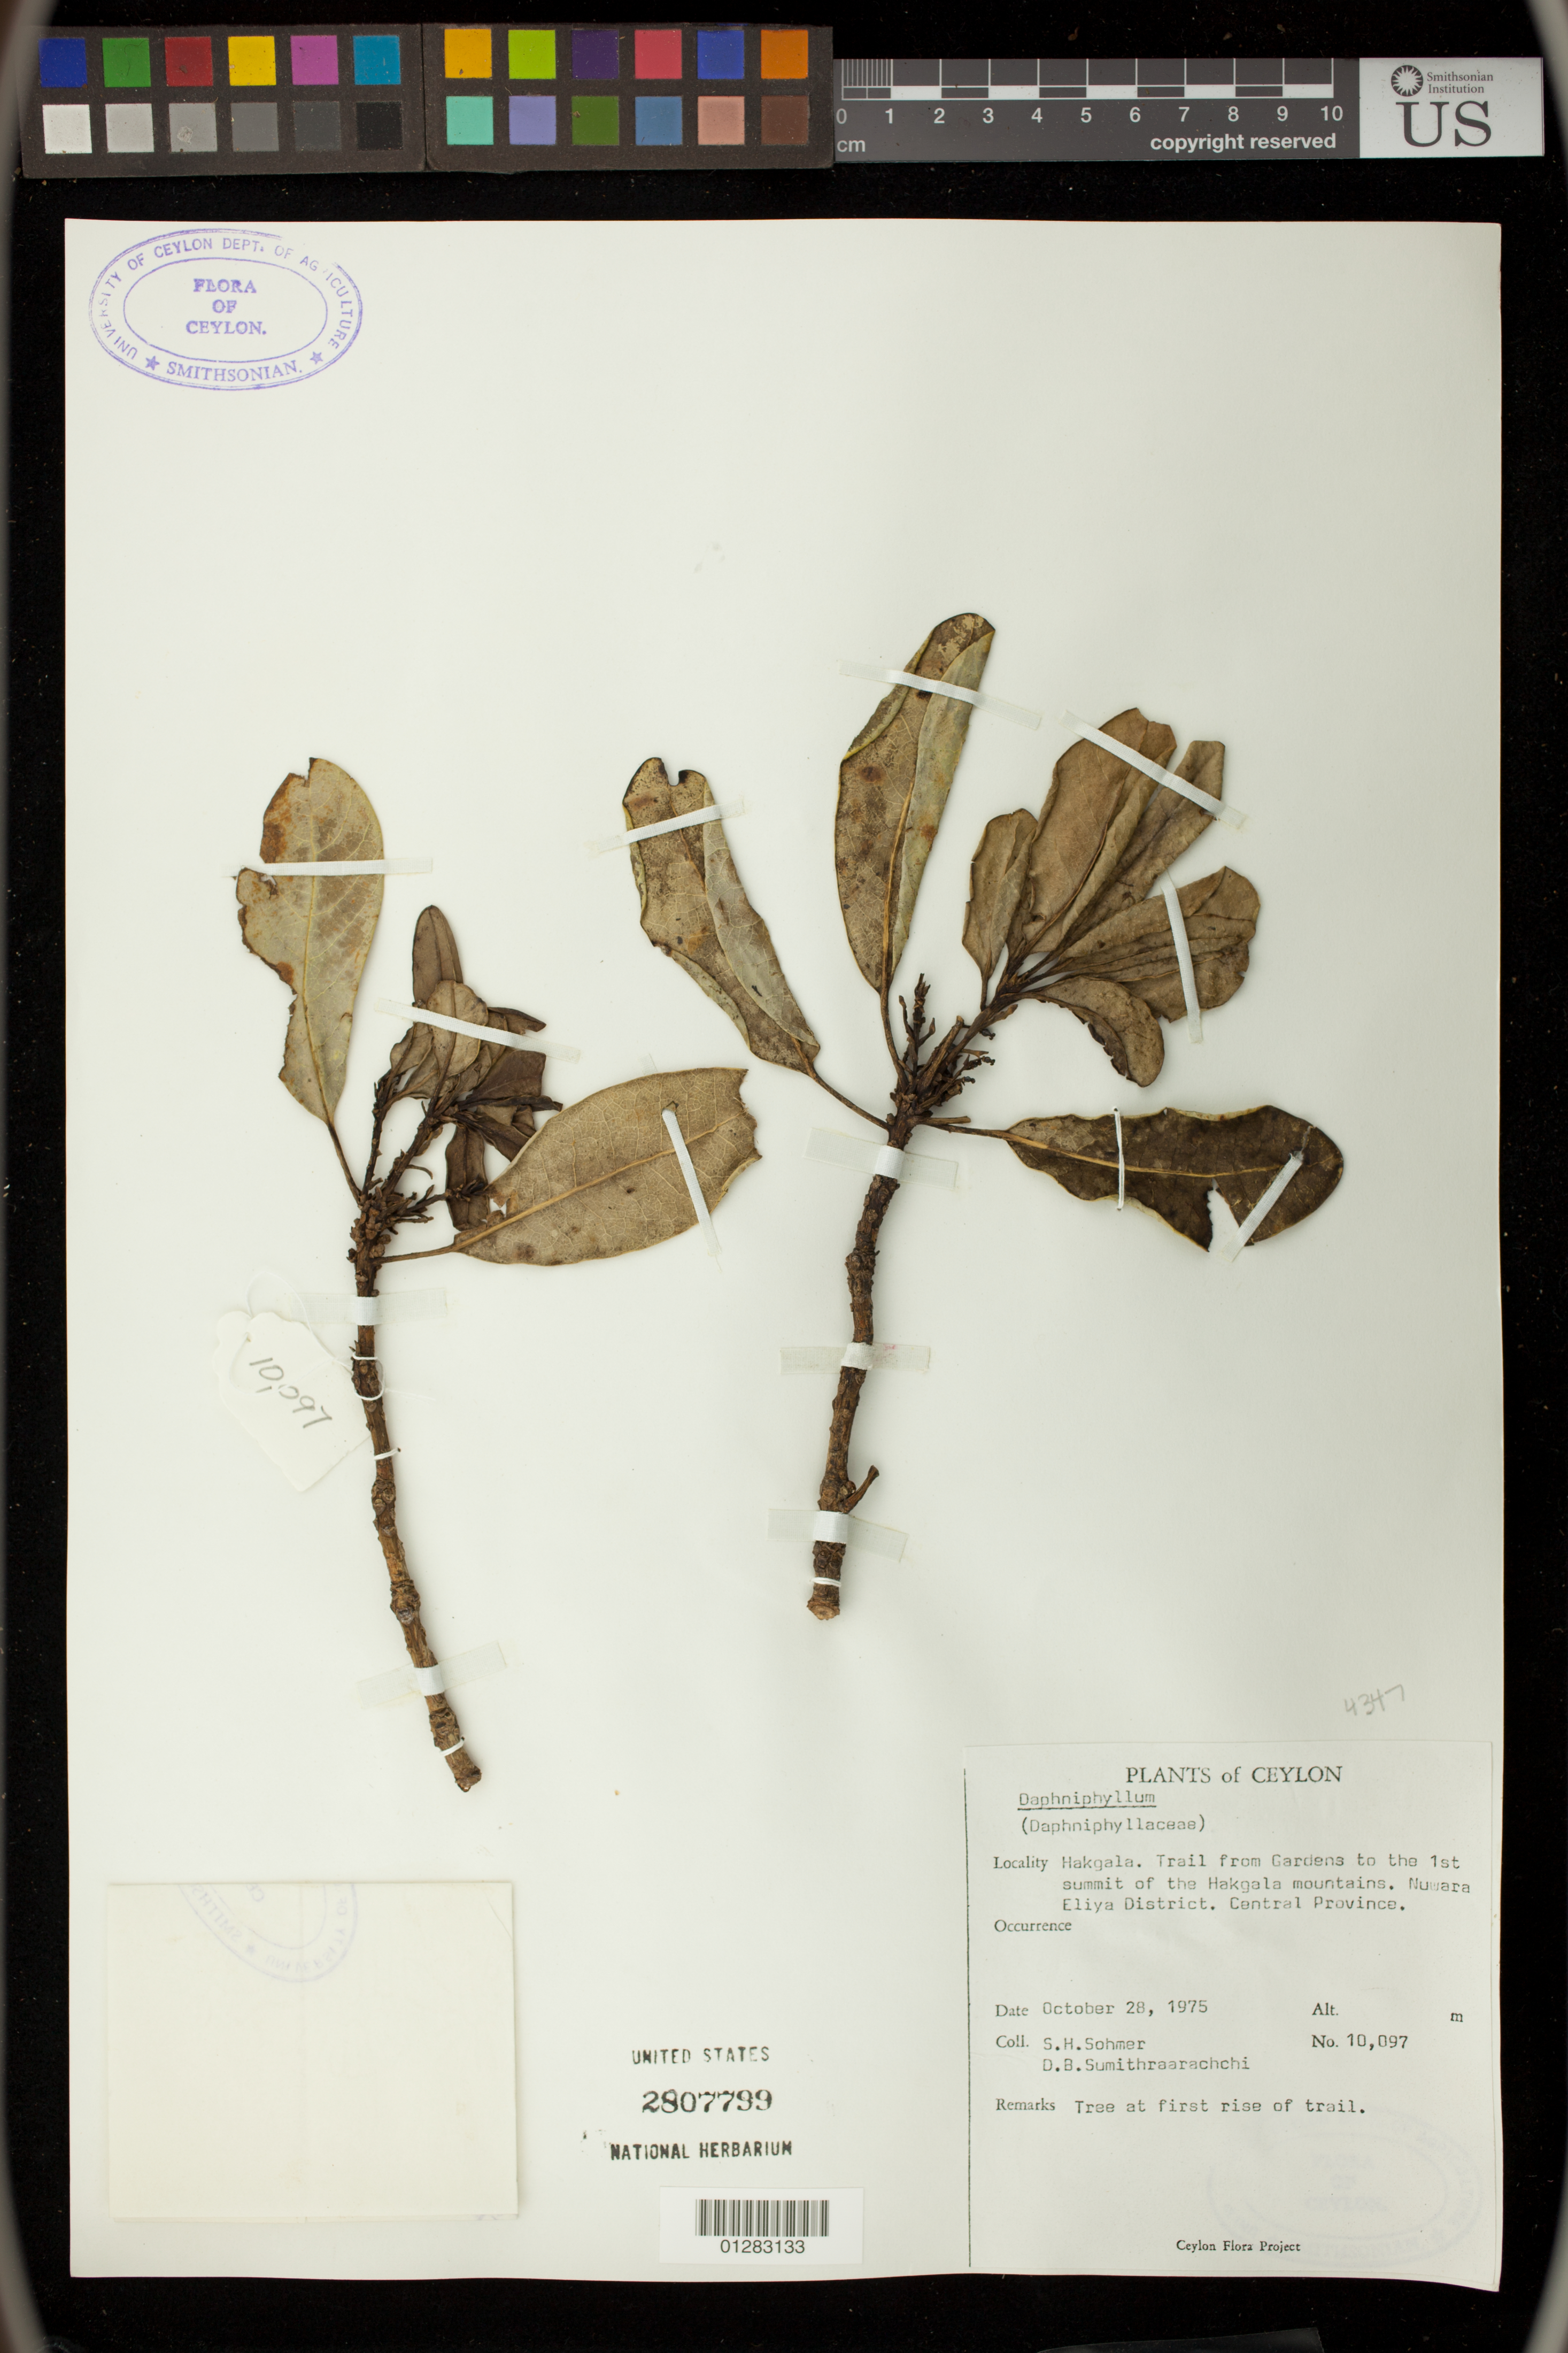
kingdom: Plantae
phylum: Tracheophyta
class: Magnoliopsida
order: Saxifragales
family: Daphniphyllaceae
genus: Daphniphyllum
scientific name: Daphniphyllum sp.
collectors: S. H. Sohmer & D. B. Sumithraarachchi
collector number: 10097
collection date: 1975-10-28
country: Sri Lanka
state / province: Central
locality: Hakgala. Trail from Gardens to the 1st summit of the Hakgala mountains. Nuwara Eliya District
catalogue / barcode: US 2807799